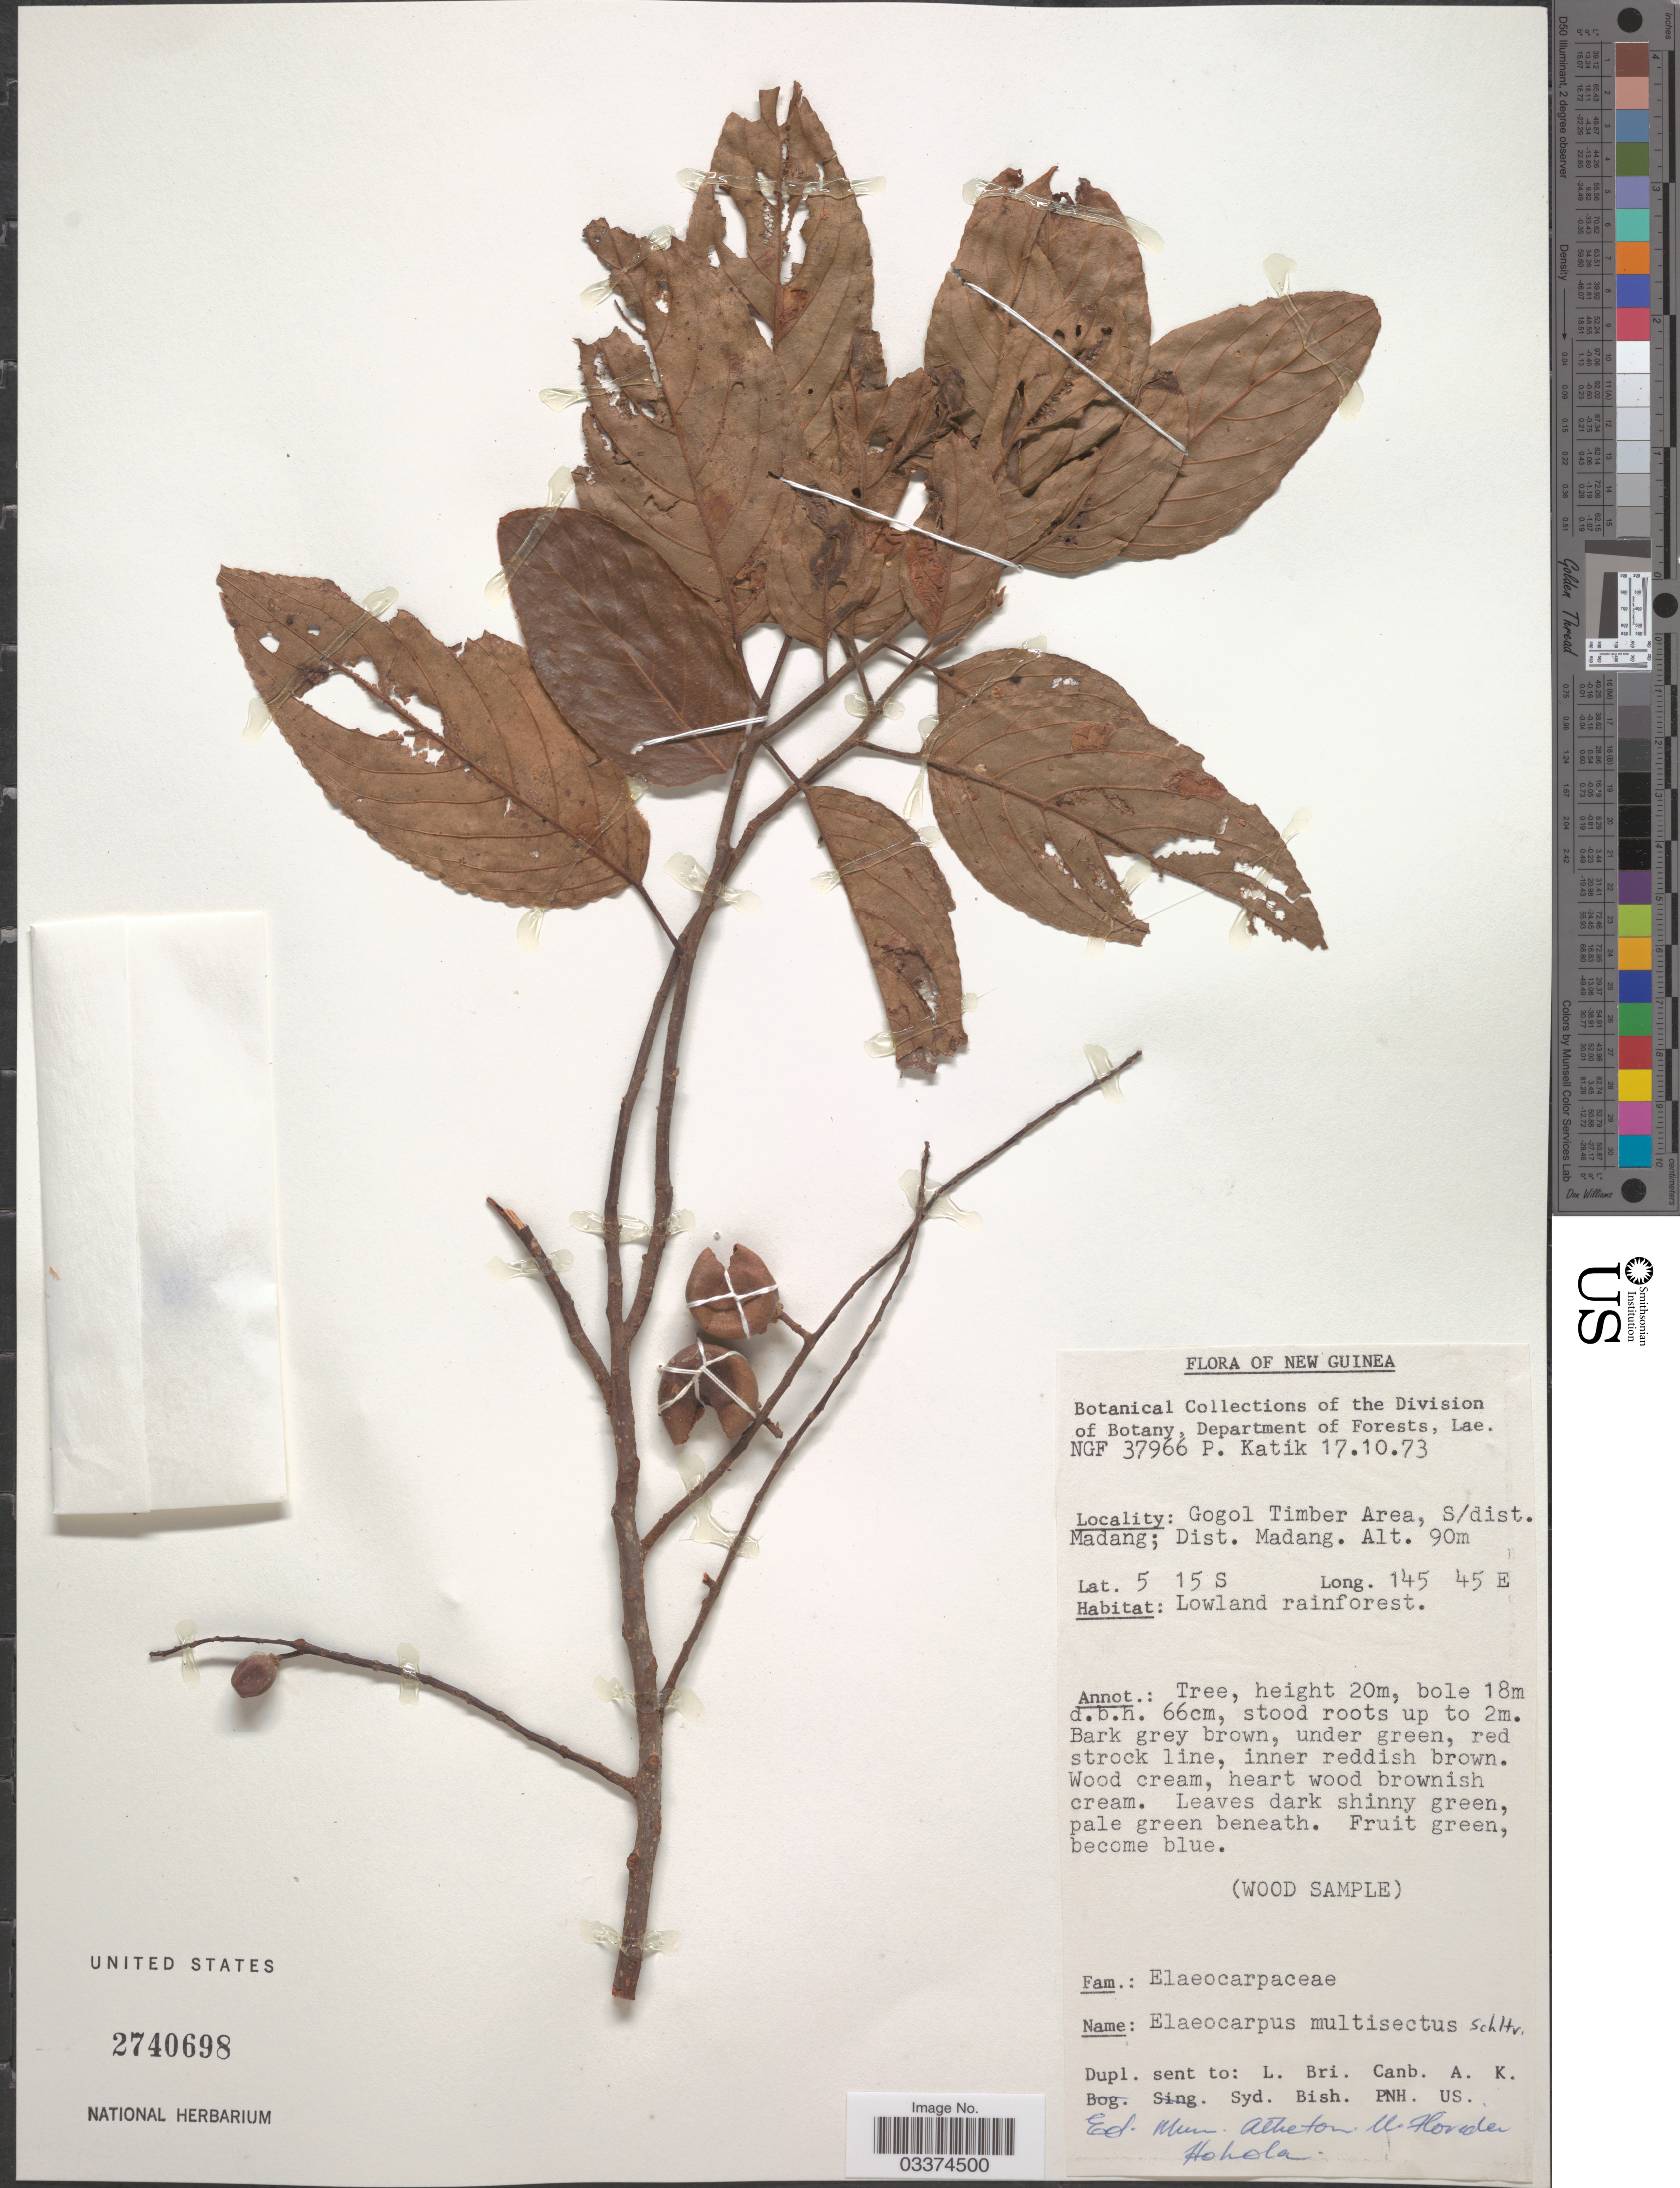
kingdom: Plantae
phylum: Tracheophyta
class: Magnoliopsida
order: Oxalidales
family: Elaeocarpaceae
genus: Elaeocarpus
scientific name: Elaeocarpus multisectus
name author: Schltr.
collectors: P. Katik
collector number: NGF37966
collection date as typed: Transcribed d/m/y: 17/10/73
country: Papua New Guinea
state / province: Madang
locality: New Guinea, Gogol Timber Area, S/dist. Madang; Dist. Madang.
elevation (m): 90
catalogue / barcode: US 2740698